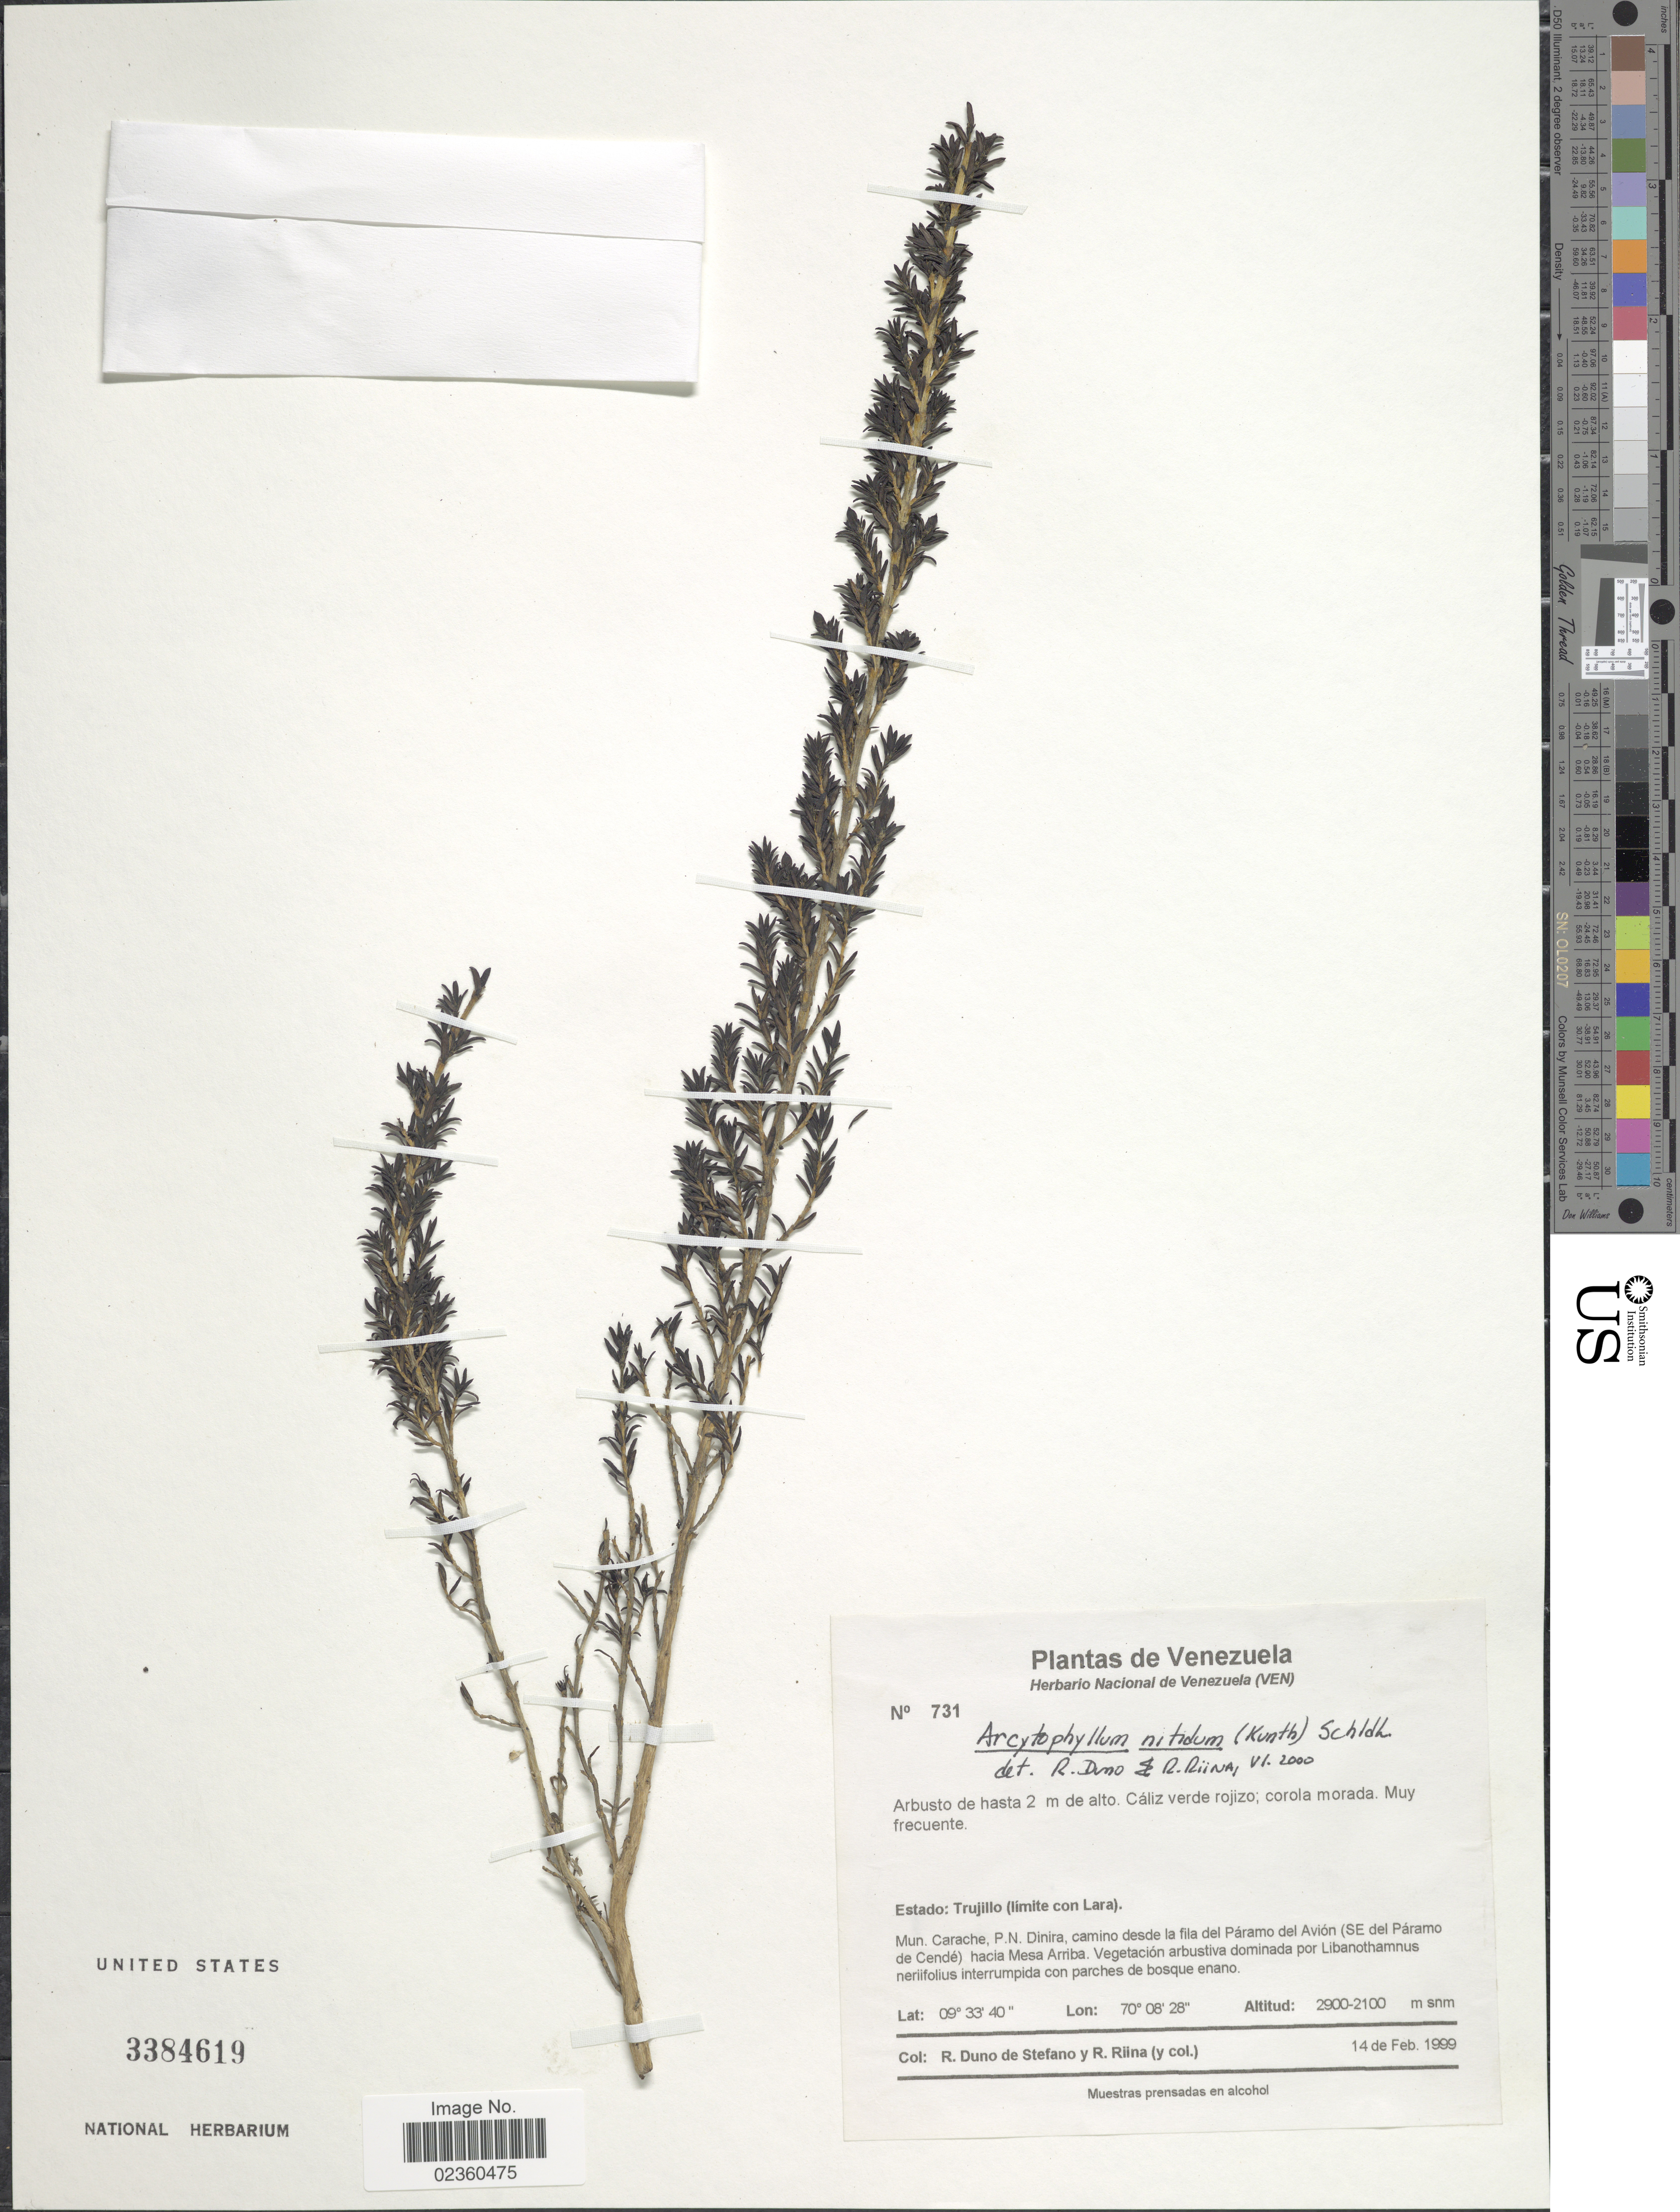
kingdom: Plantae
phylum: Tracheophyta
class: Magnoliopsida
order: Gentianales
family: Rubiaceae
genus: Arcytophyllum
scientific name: Arcytophyllum nitidum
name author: (Kunth) Schltdl.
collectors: R. Duno de Stefano, R. Riina & et al.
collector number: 731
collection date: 1999-02-14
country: Venezuela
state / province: Trujillo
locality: Mun. Carache, P.N. Dinira, camino desde la fila del Páramo del Avión (SE del Páramo de Cendé) hacia Mesa Arriba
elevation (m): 2100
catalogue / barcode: US 3384619